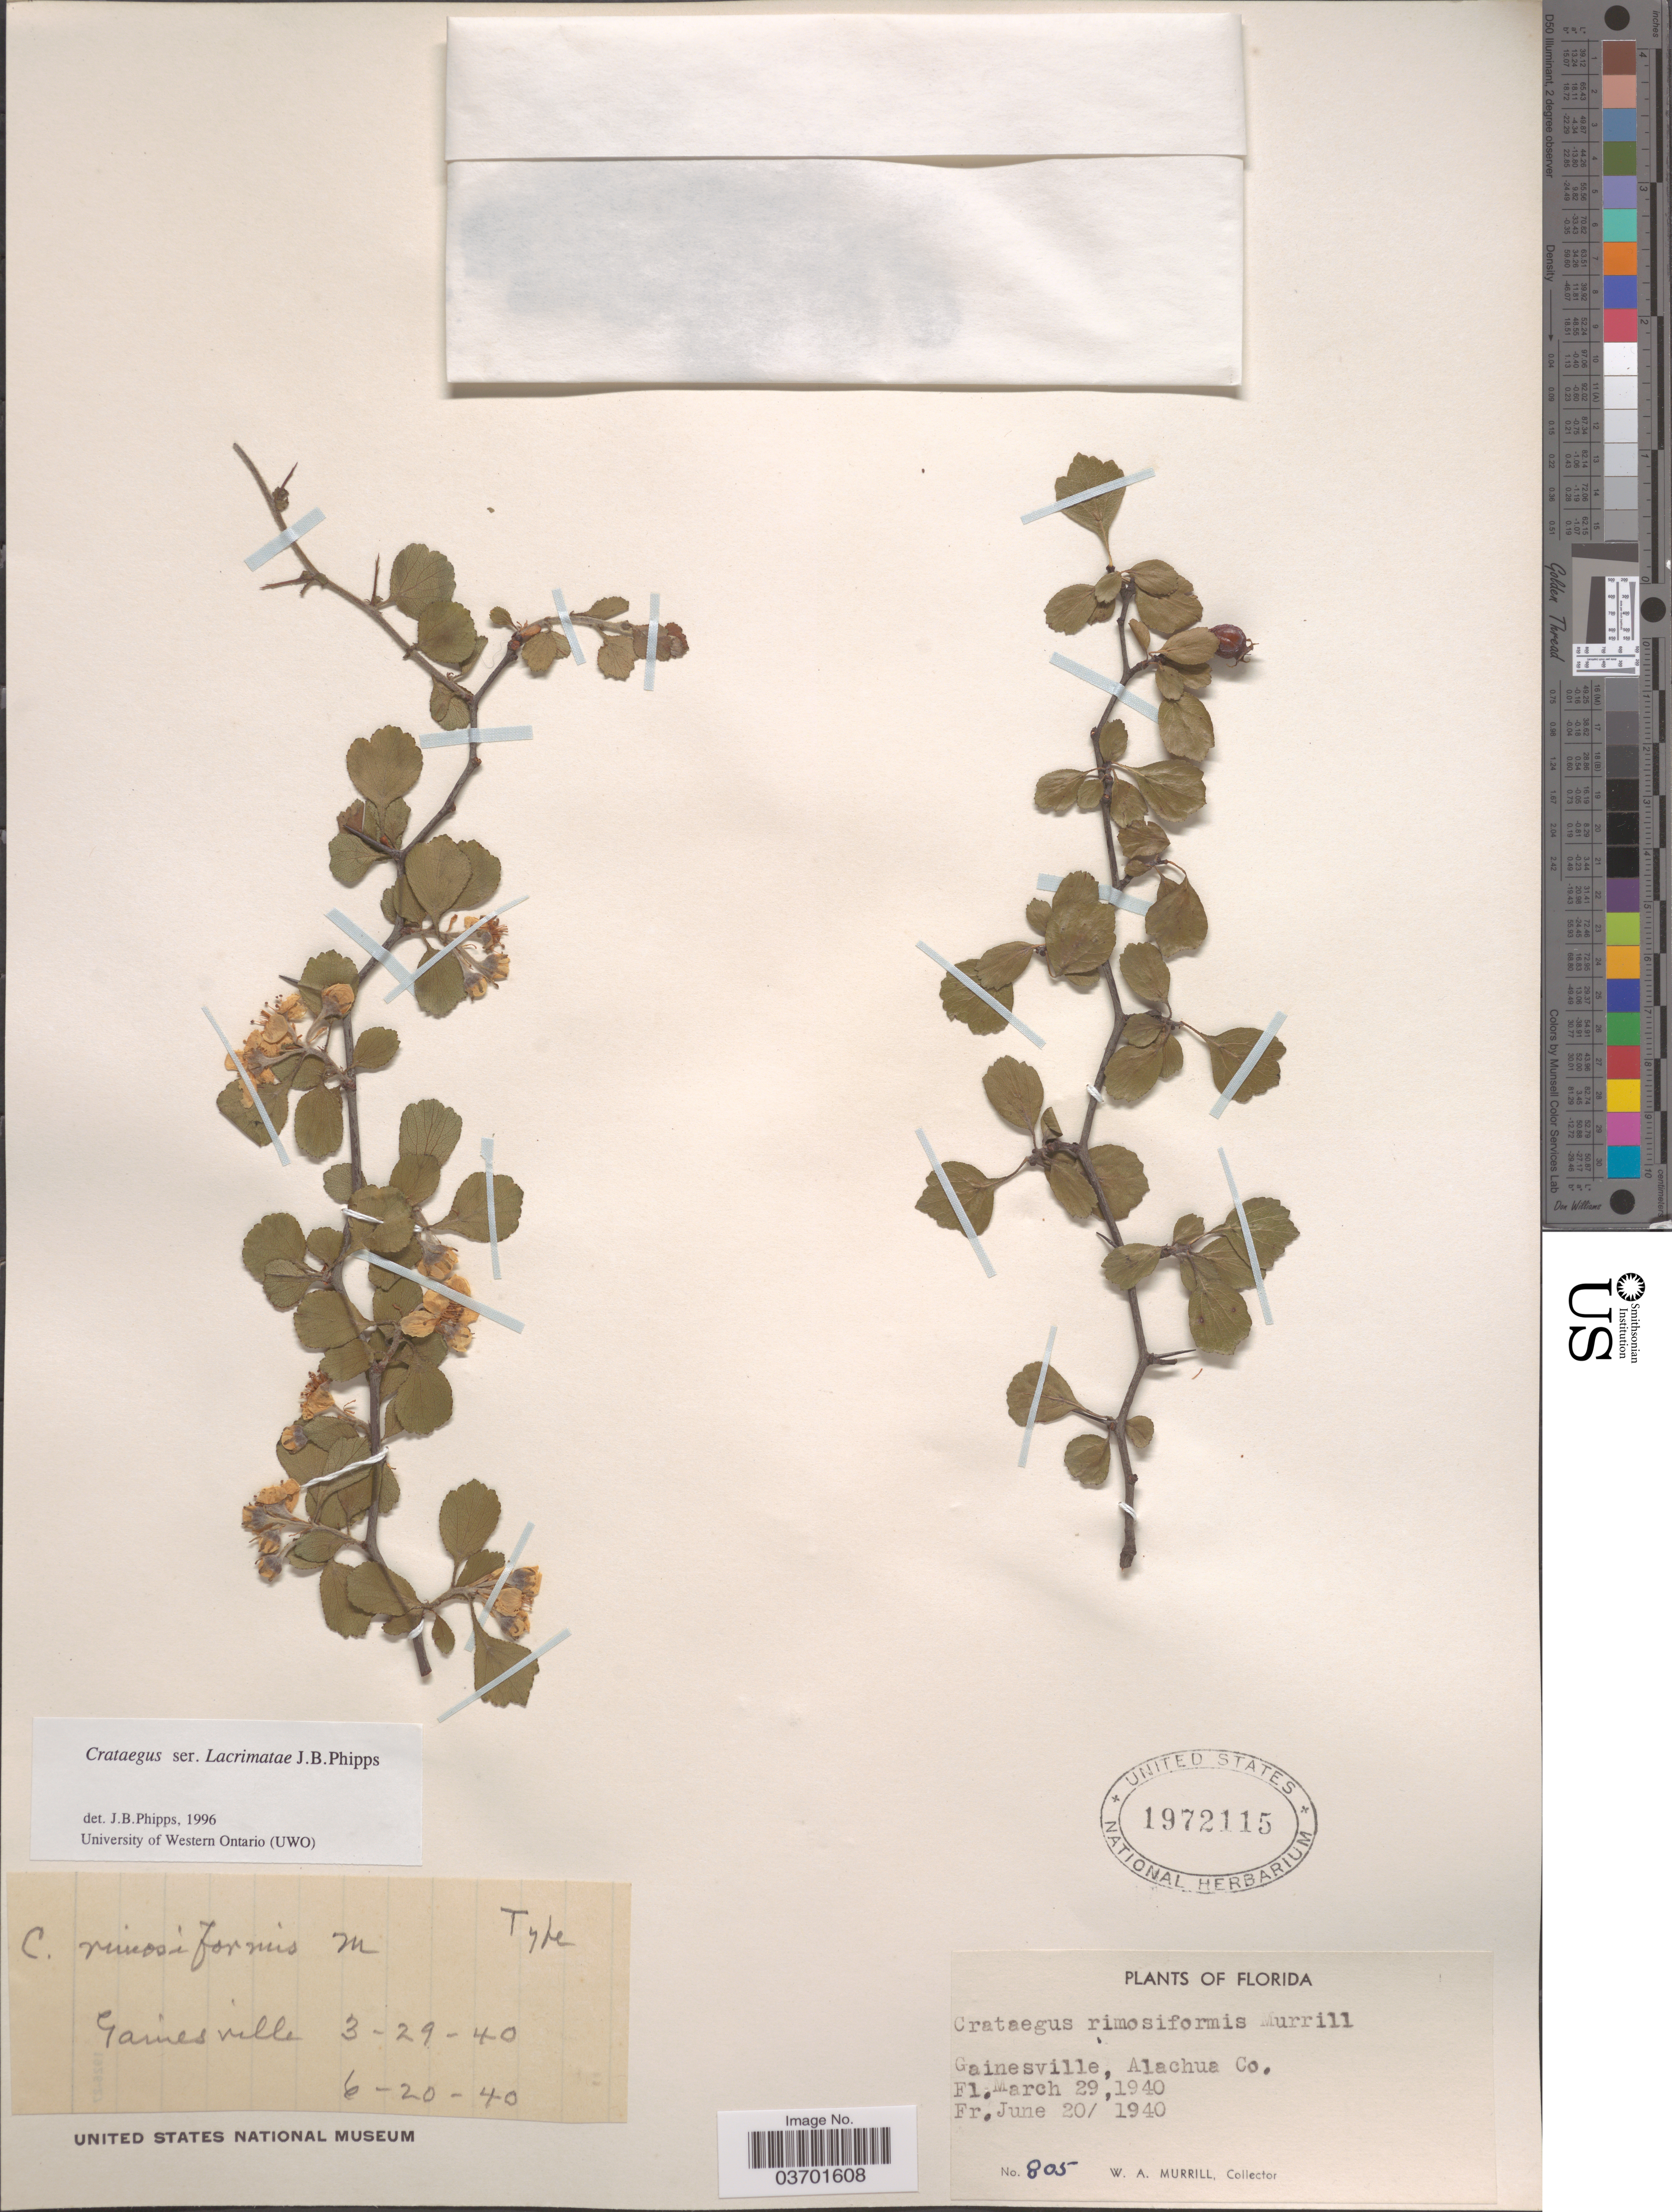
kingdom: Plantae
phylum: Tracheophyta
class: Magnoliopsida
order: Rosales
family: Rosaceae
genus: Crataegus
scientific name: Crataegus rimosiformis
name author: Murrill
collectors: W. A. Murrill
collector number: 805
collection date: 1940-03-29/1940-06-20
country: United States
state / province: Florida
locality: Gainesville, Alachua Co.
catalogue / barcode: US 1972115